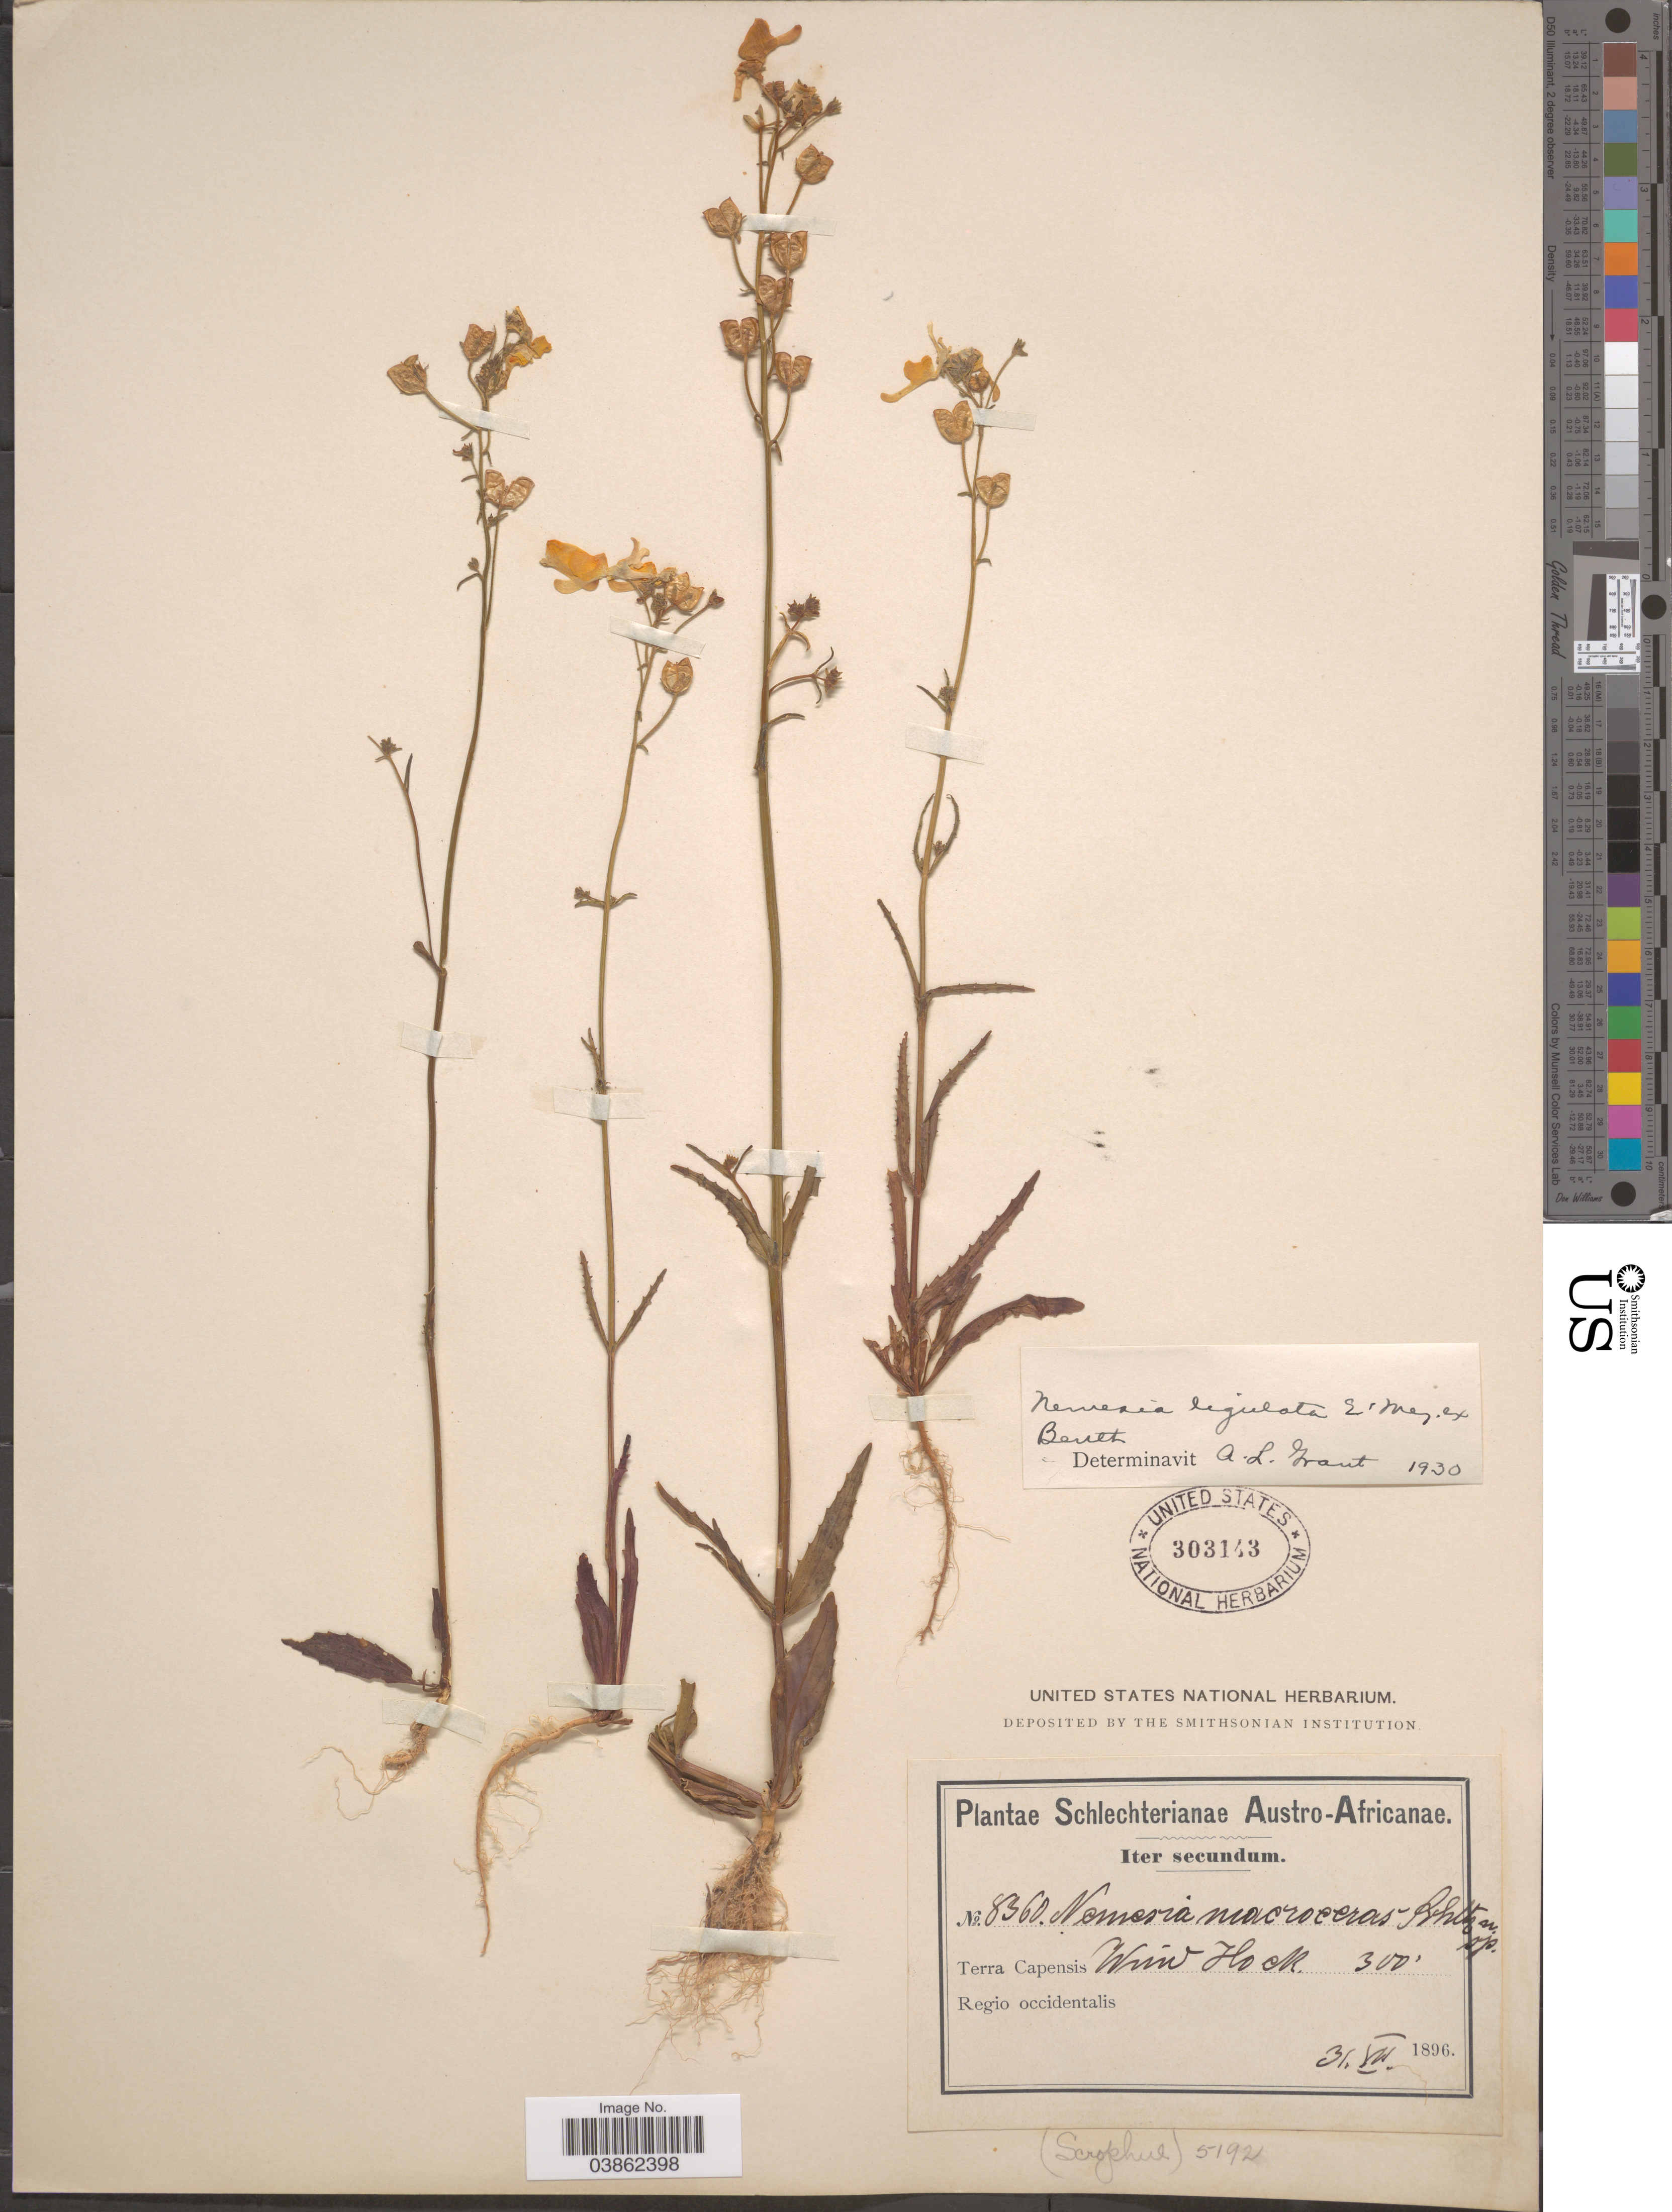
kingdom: Plantae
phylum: Tracheophyta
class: Magnoliopsida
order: Lamiales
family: Scrophulariaceae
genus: Nemesia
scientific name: Nemesia ligulata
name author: E. Mey. ex Benth.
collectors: Schlechter, --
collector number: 8360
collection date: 1896-07-31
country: South Africa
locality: Austro-Africanae. Terra Capensis Wind Hoek. Regio occidentalis.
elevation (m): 91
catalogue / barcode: US 303143